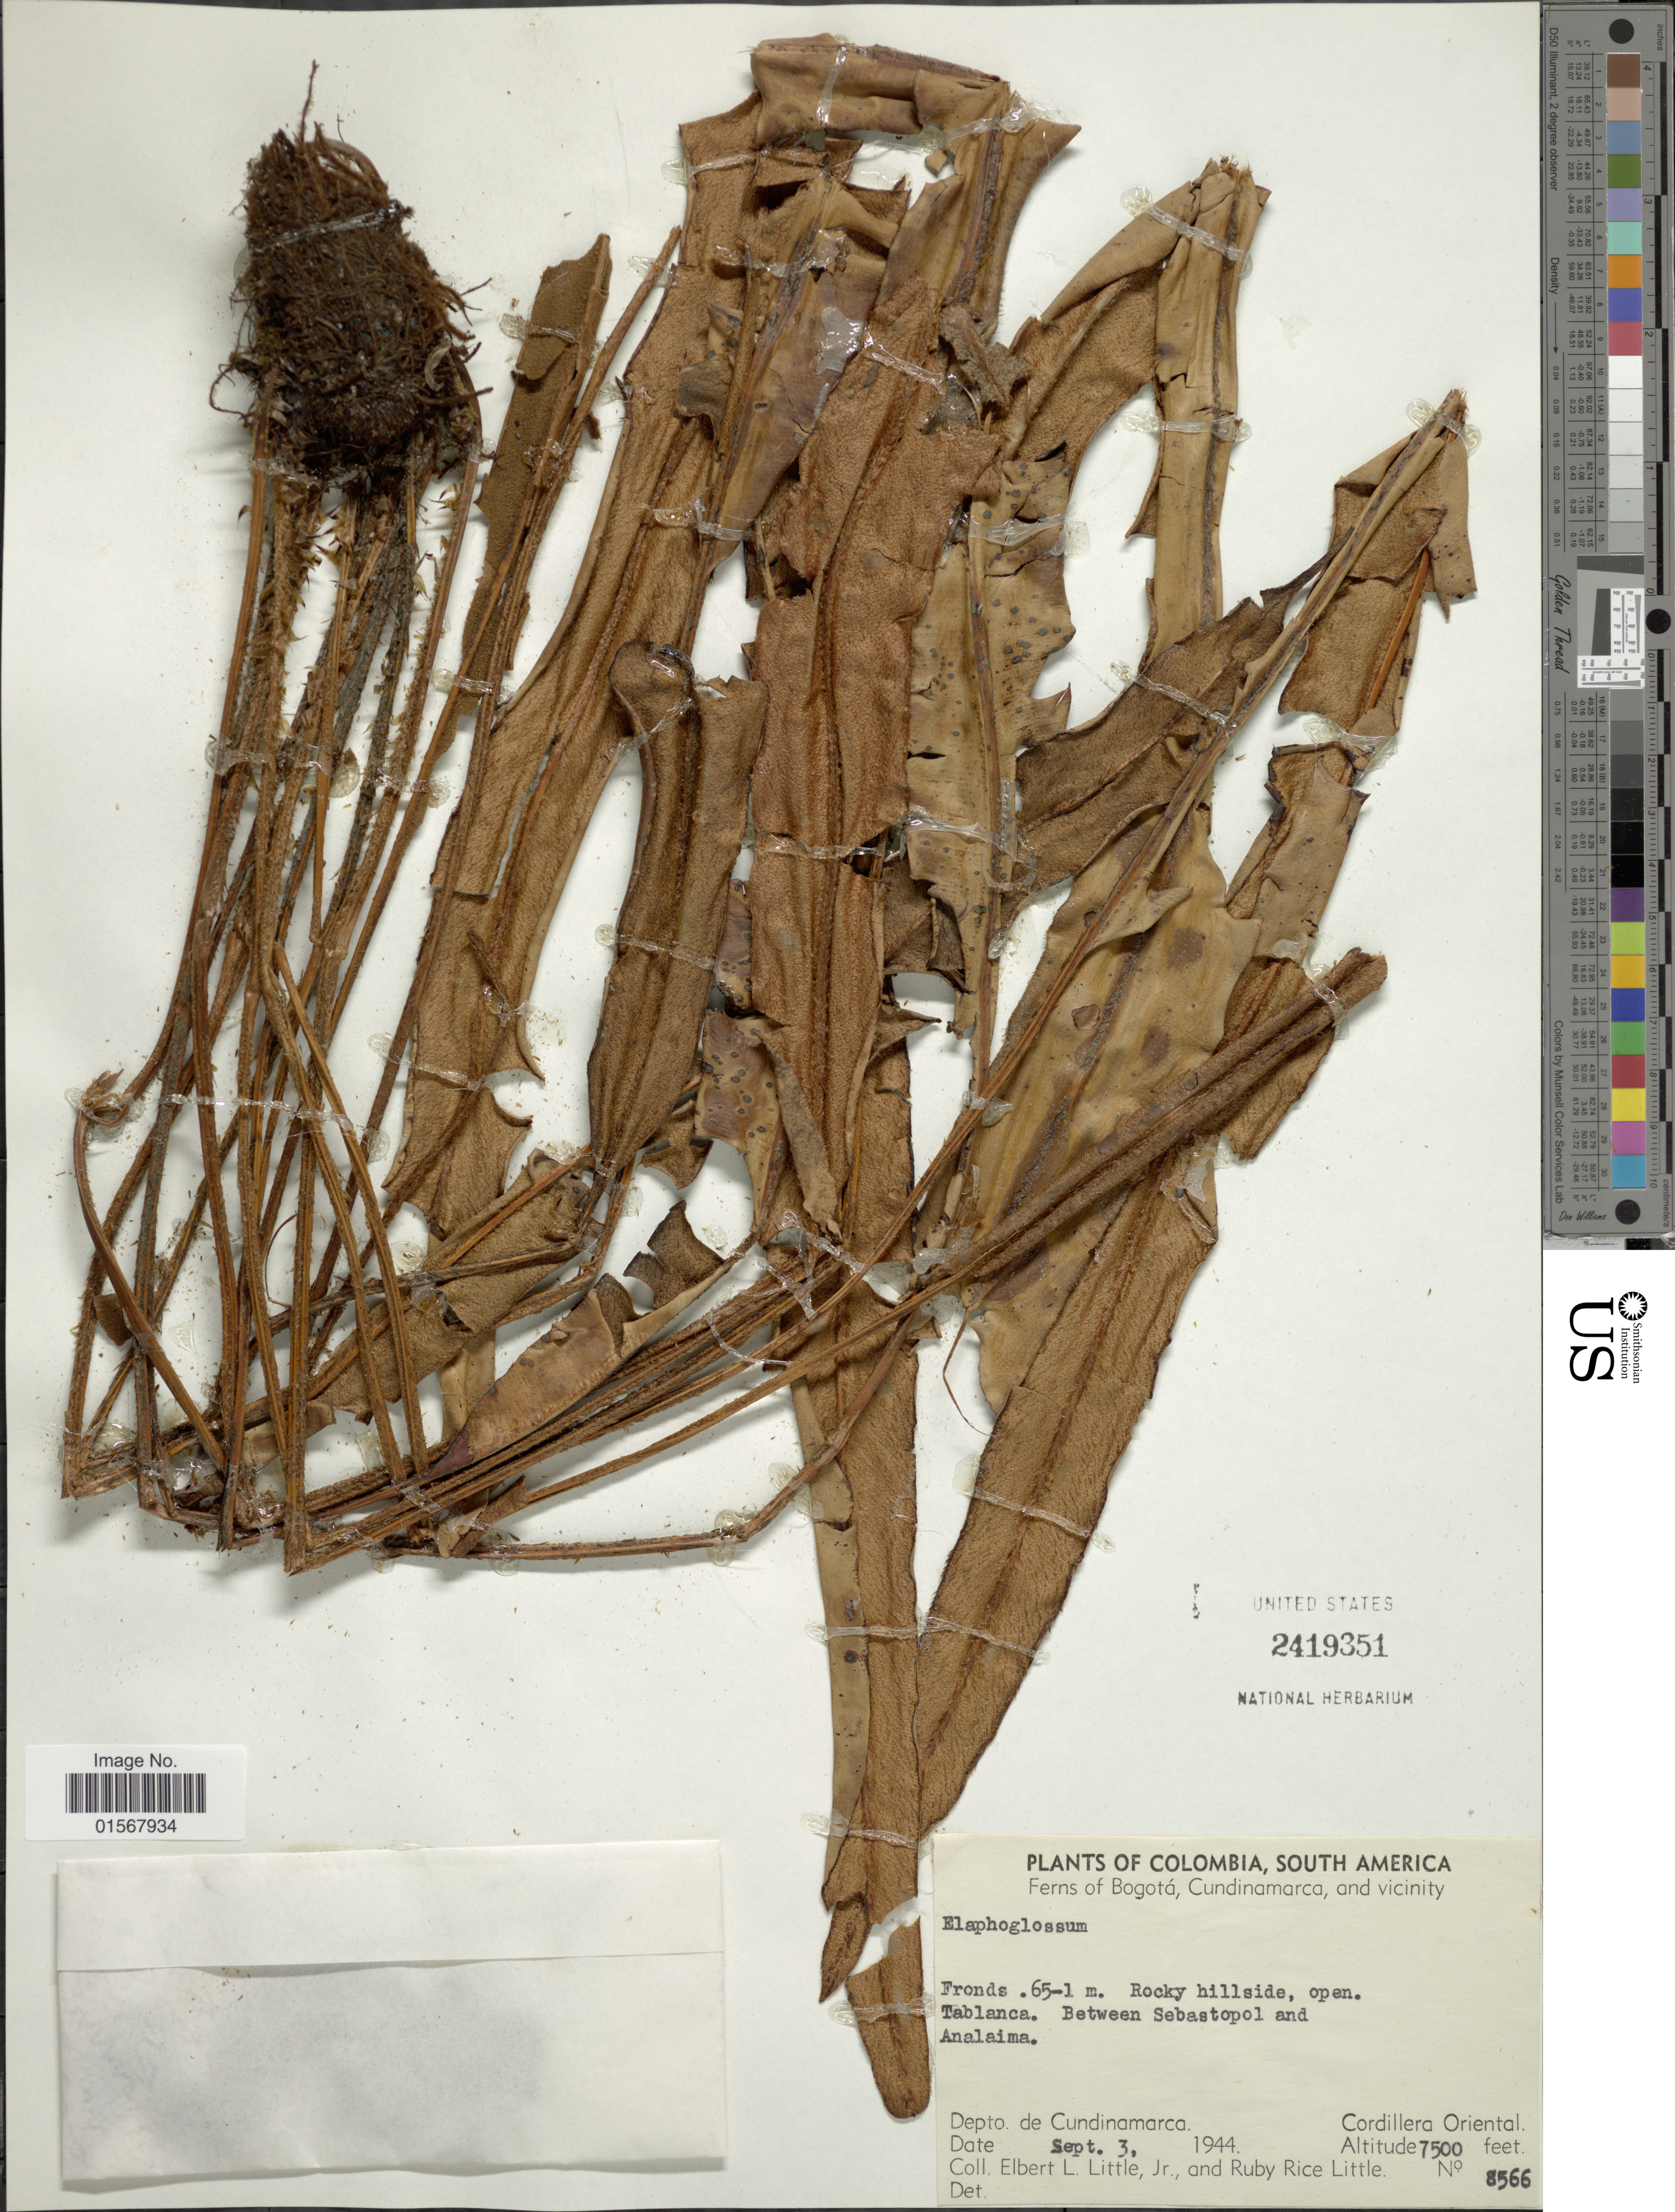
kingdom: Plantae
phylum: Tracheophyta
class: Polypodiopsida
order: Polypodiales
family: Dryopteridaceae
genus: Elaphoglossum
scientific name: Elaphoglossum orbignyanum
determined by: Vasco, A.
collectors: E. L. Little & R. R. Little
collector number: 8566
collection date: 1944-09-03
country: Colombia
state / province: Cundinamarca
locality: Depto. de Cundinamarca, Cordillera Oriental, Bogota, Cundinamarca, and vicinity, between Sebastopol and Analaima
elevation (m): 2286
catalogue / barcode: US 2419351